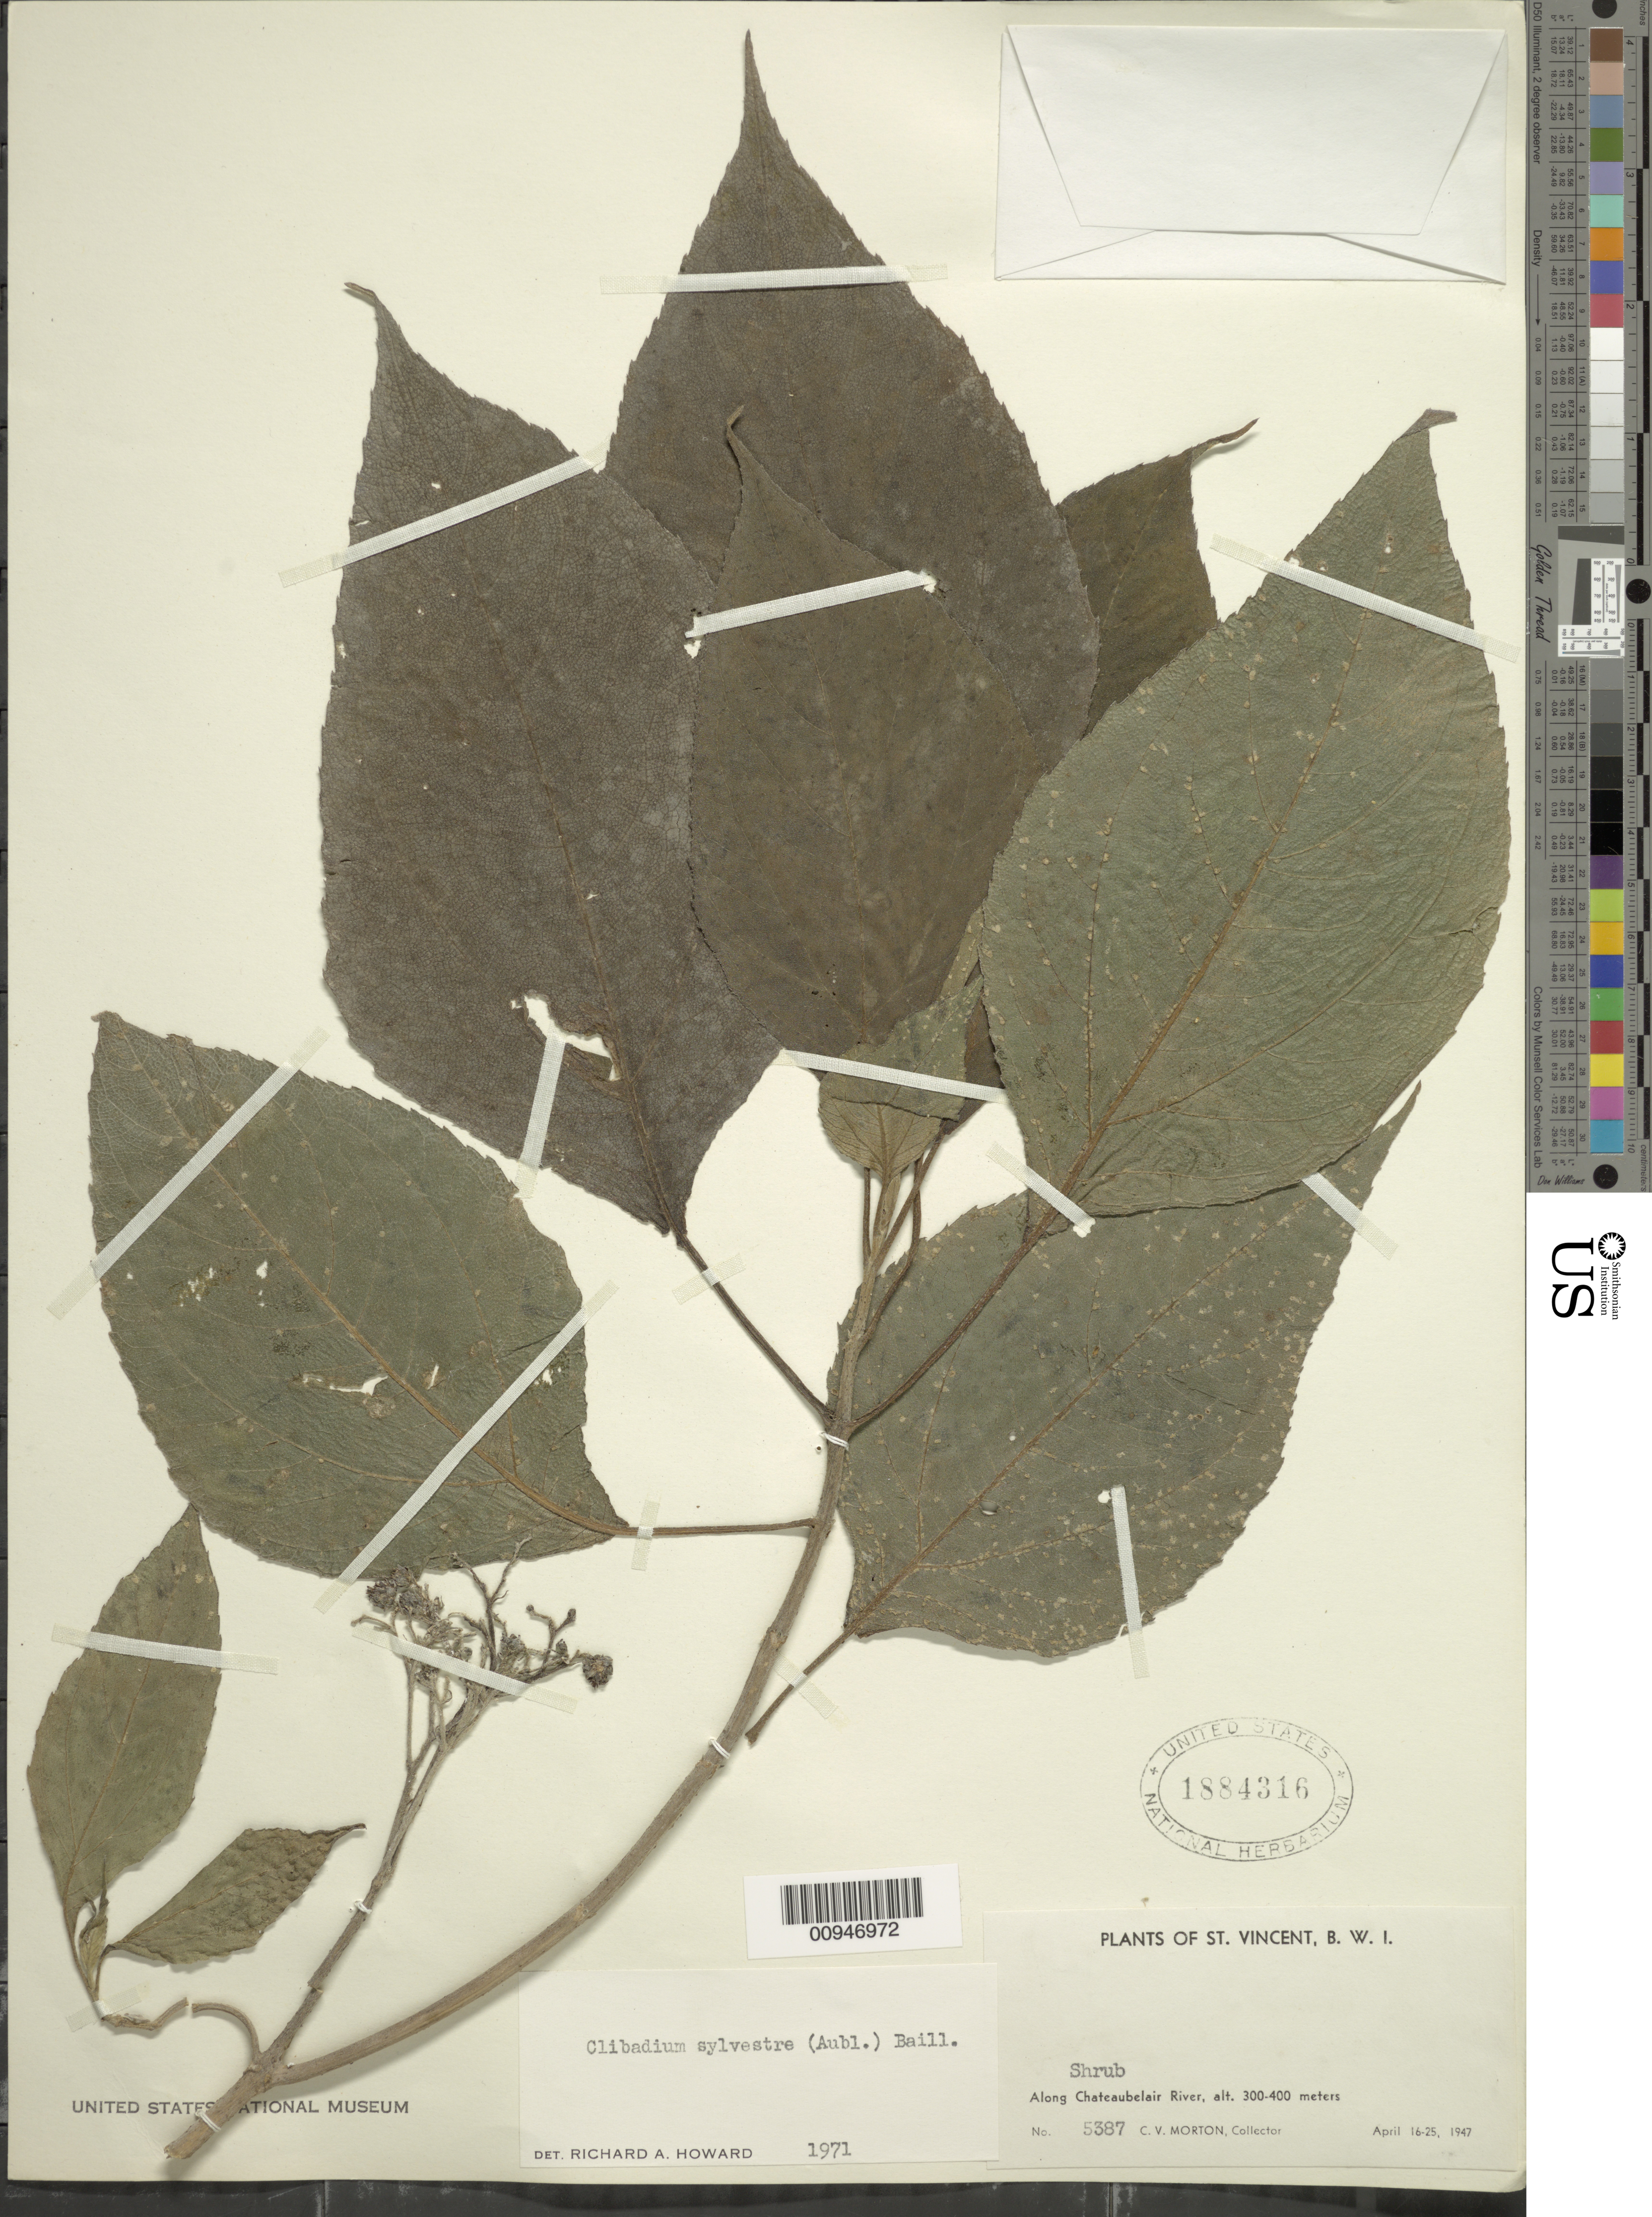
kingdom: Plantae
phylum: Tracheophyta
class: Magnoliopsida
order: Asterales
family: Asteraceae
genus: Clibadium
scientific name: Clibadium sylvestre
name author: (Aubl.) Baill.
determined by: Howard, R. A.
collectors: C. V. Morton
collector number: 5387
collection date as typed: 16 Apr 1947 to 25 Apr 1947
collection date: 1947-04-16/1947-04-25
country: St. Vincent - Grenadines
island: St. Vincent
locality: Along Chateaubelair River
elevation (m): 300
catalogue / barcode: US 1884316